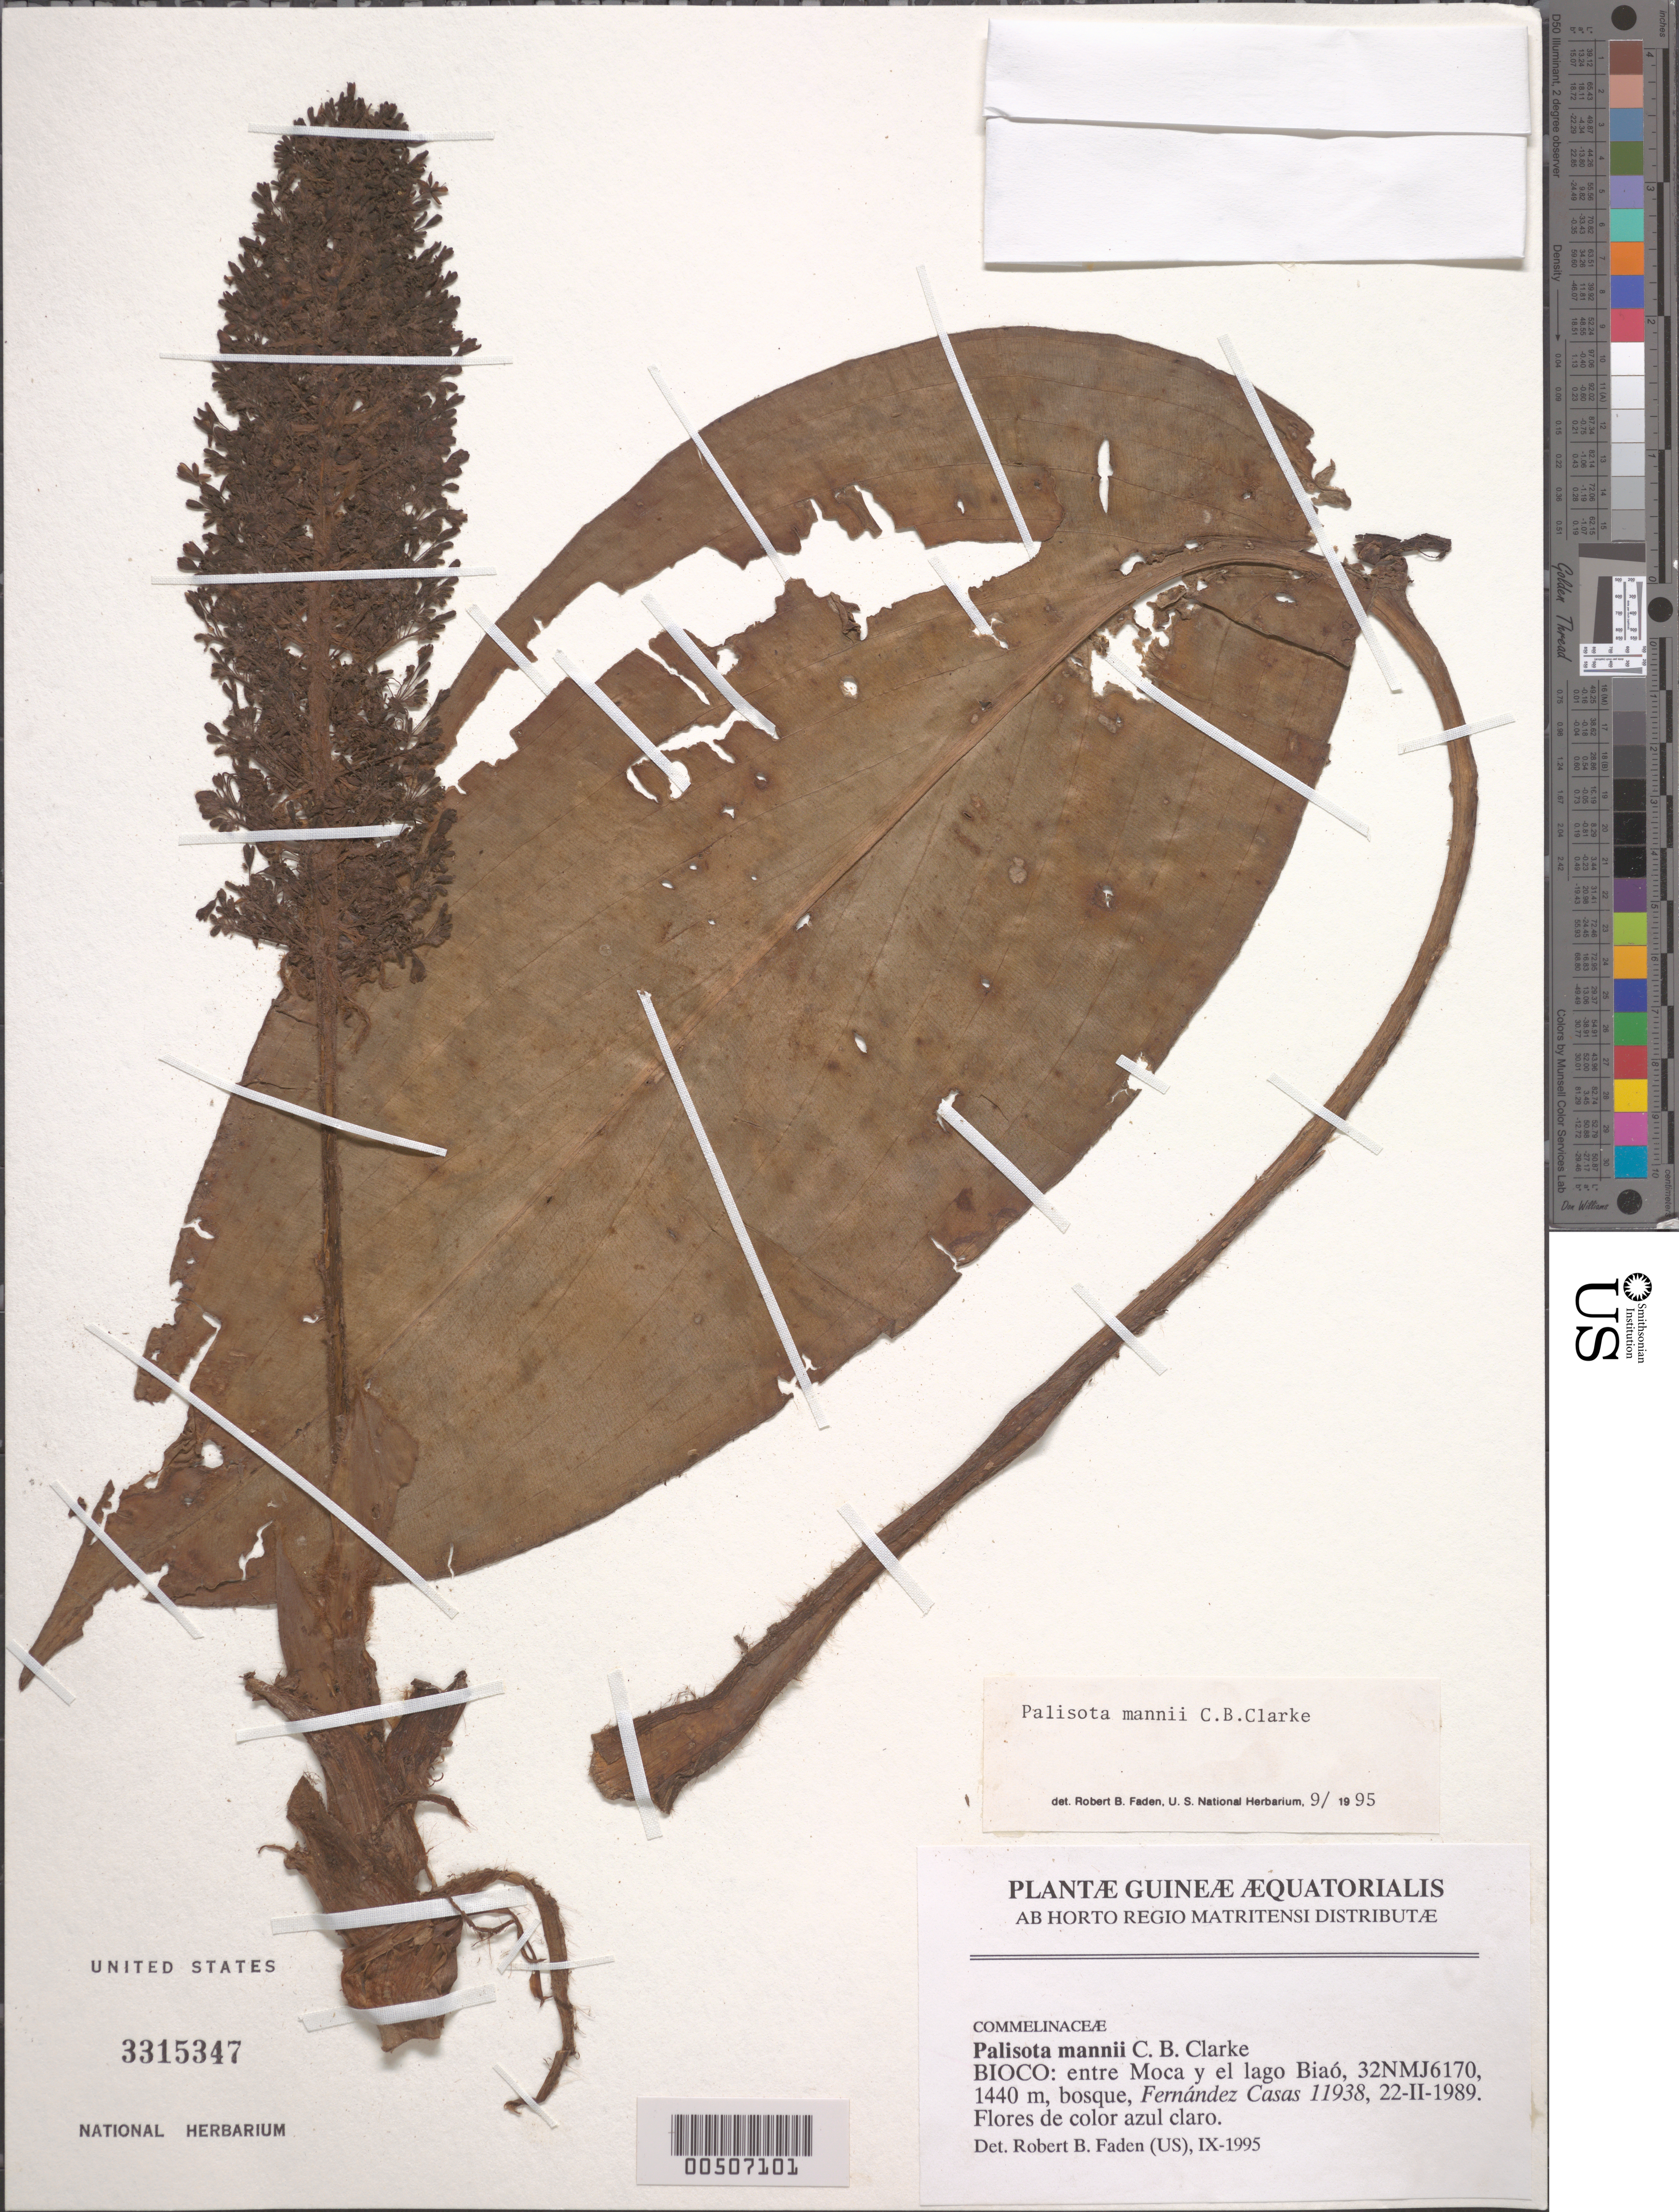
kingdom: Plantae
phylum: Tracheophyta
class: Liliopsida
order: Commelinales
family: Commelinaceae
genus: Palisota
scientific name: Palisota mannii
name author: C.B. Clarke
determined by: Faden, Robert B., (US), Smithsonian Institution - National Museum of Natural History (UNITED STATES)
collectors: F. Casas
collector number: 11938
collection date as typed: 22 Feb 1989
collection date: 1989-02-22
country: Equatorial Guinea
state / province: Bioko Norte / Bioko Sur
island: Bioko Island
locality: Between Moca and Biao. [former Province of Fernando Pó (Bioko).]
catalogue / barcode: US 3315347